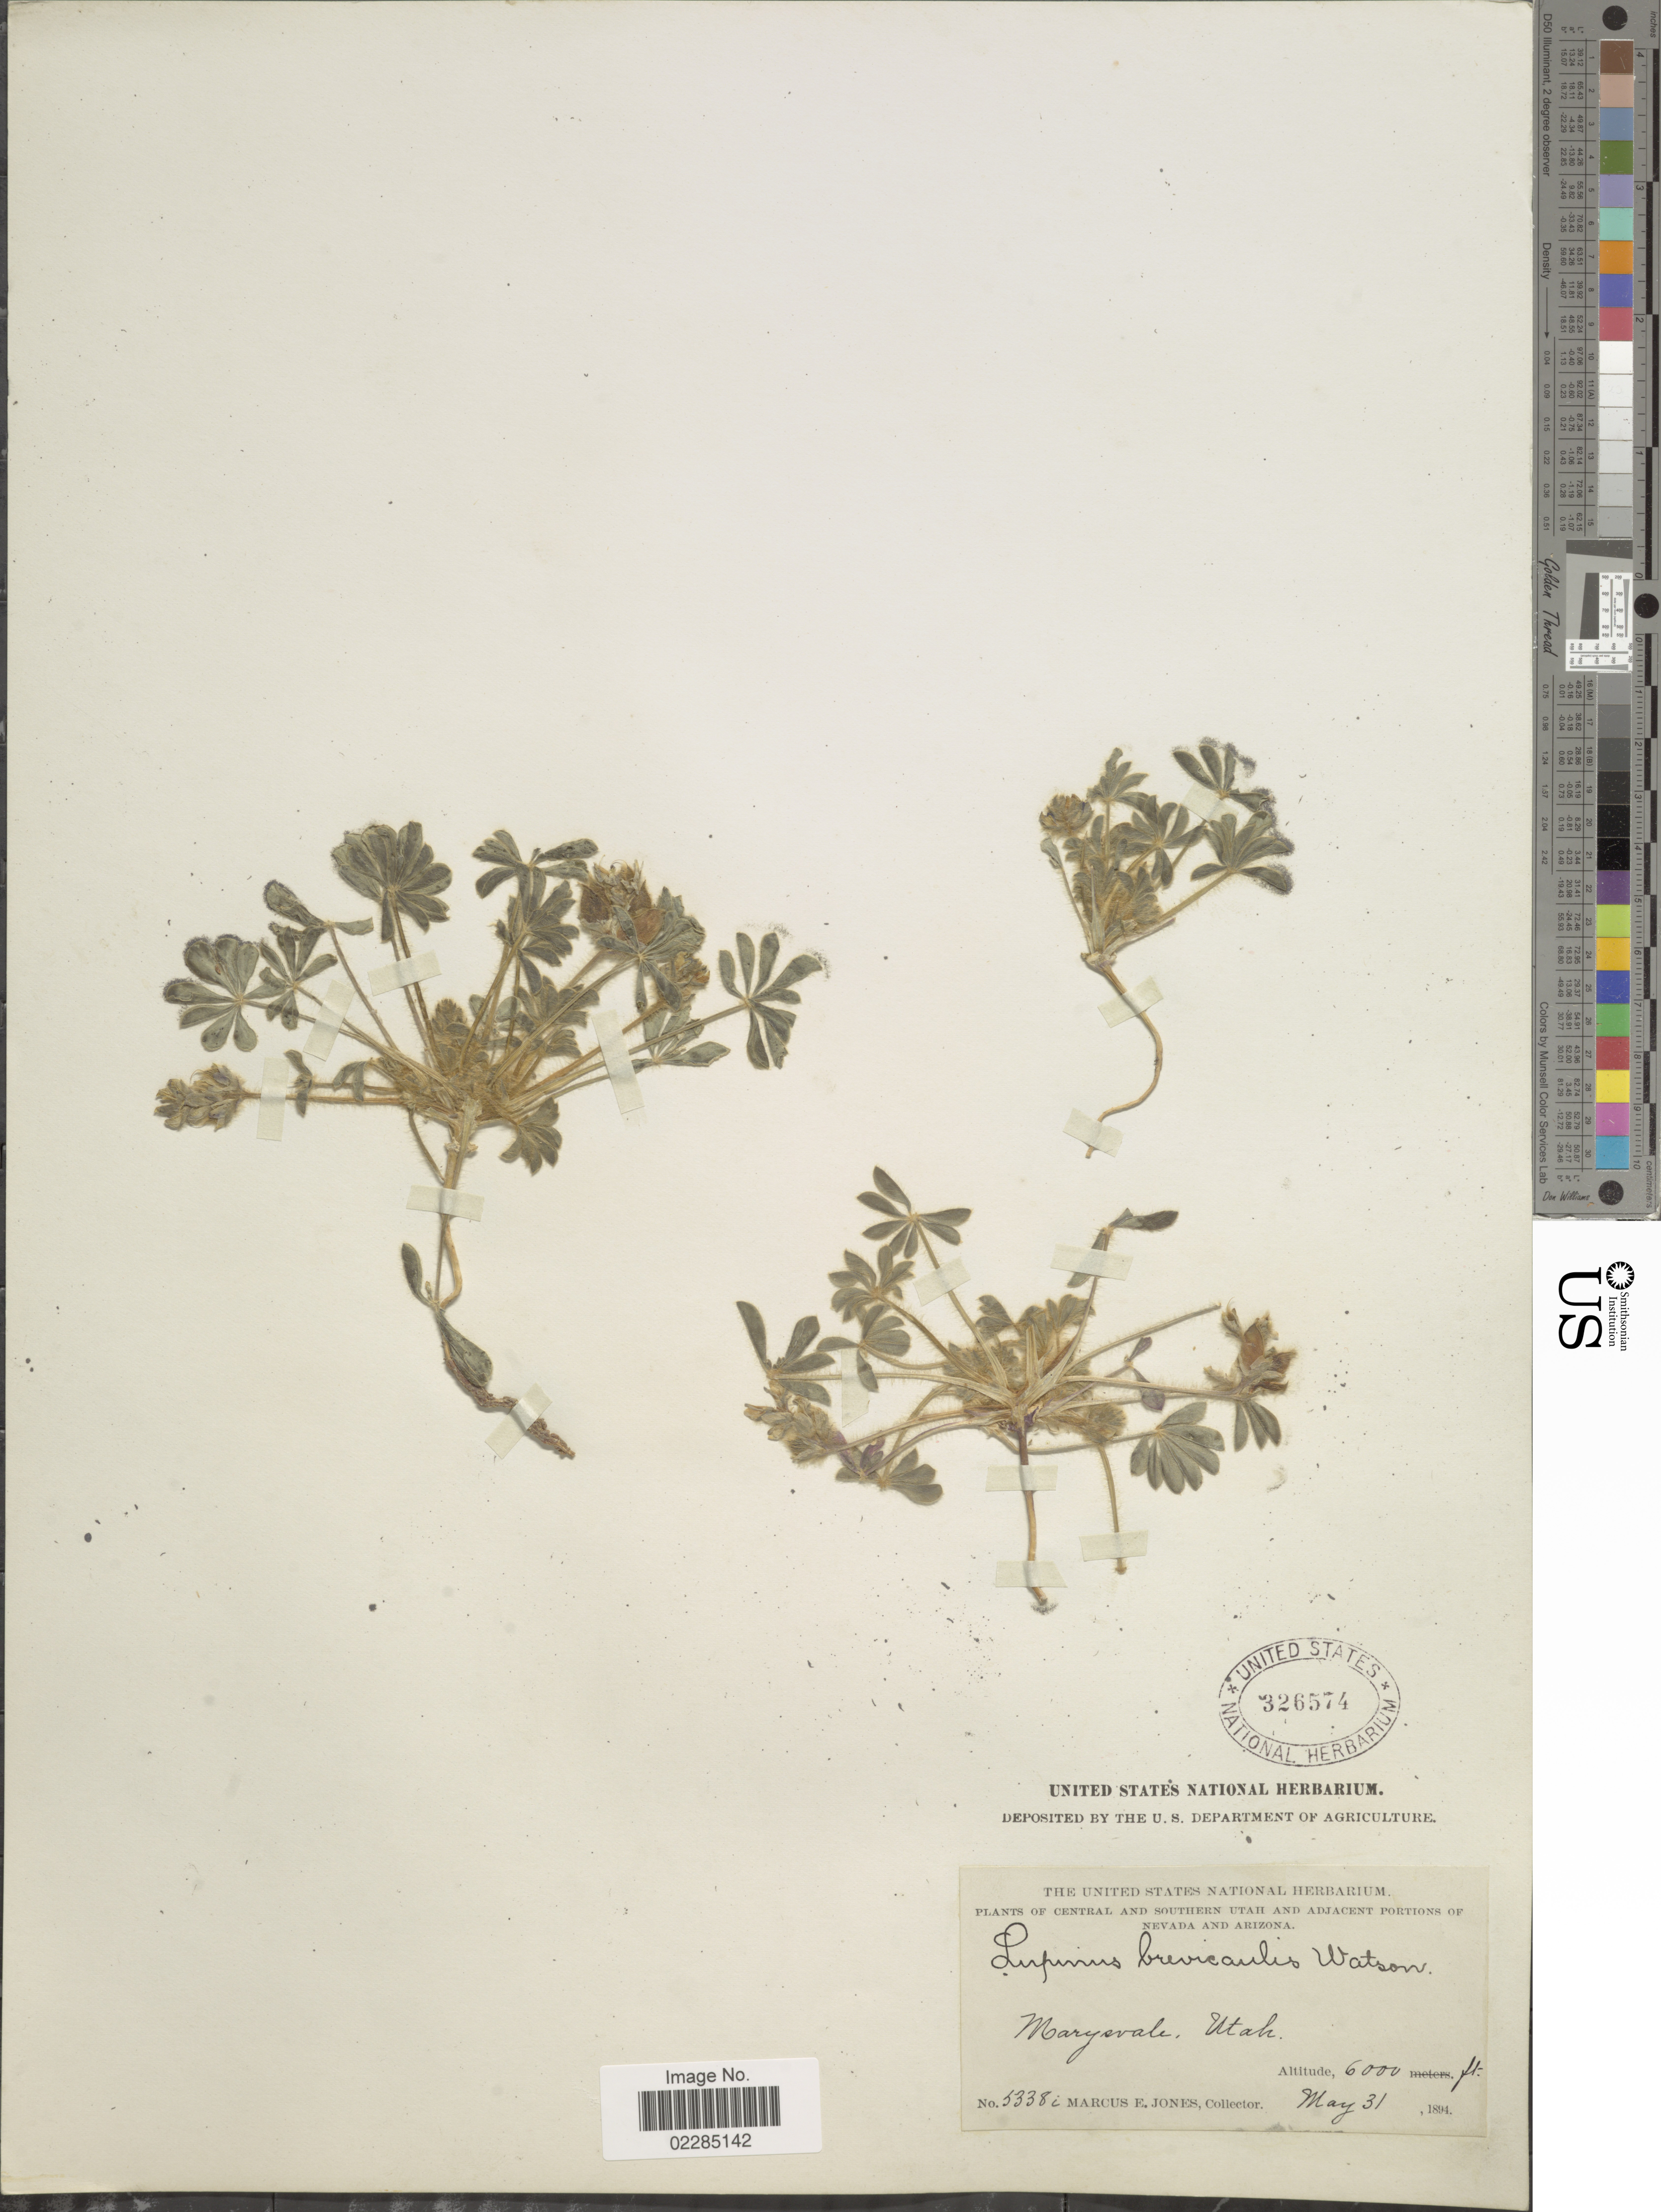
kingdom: Plantae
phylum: Tracheophyta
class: Magnoliopsida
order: Fabales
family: Fabaceae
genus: Lupinus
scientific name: Lupinus dispersus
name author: A. Heller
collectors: M. E. Jones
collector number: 5338I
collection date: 1894-05-31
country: United States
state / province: Utah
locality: Central and Southern Utah and adjacent portions of Nevada and Arizona. Marysville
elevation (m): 1829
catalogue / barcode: US 326574